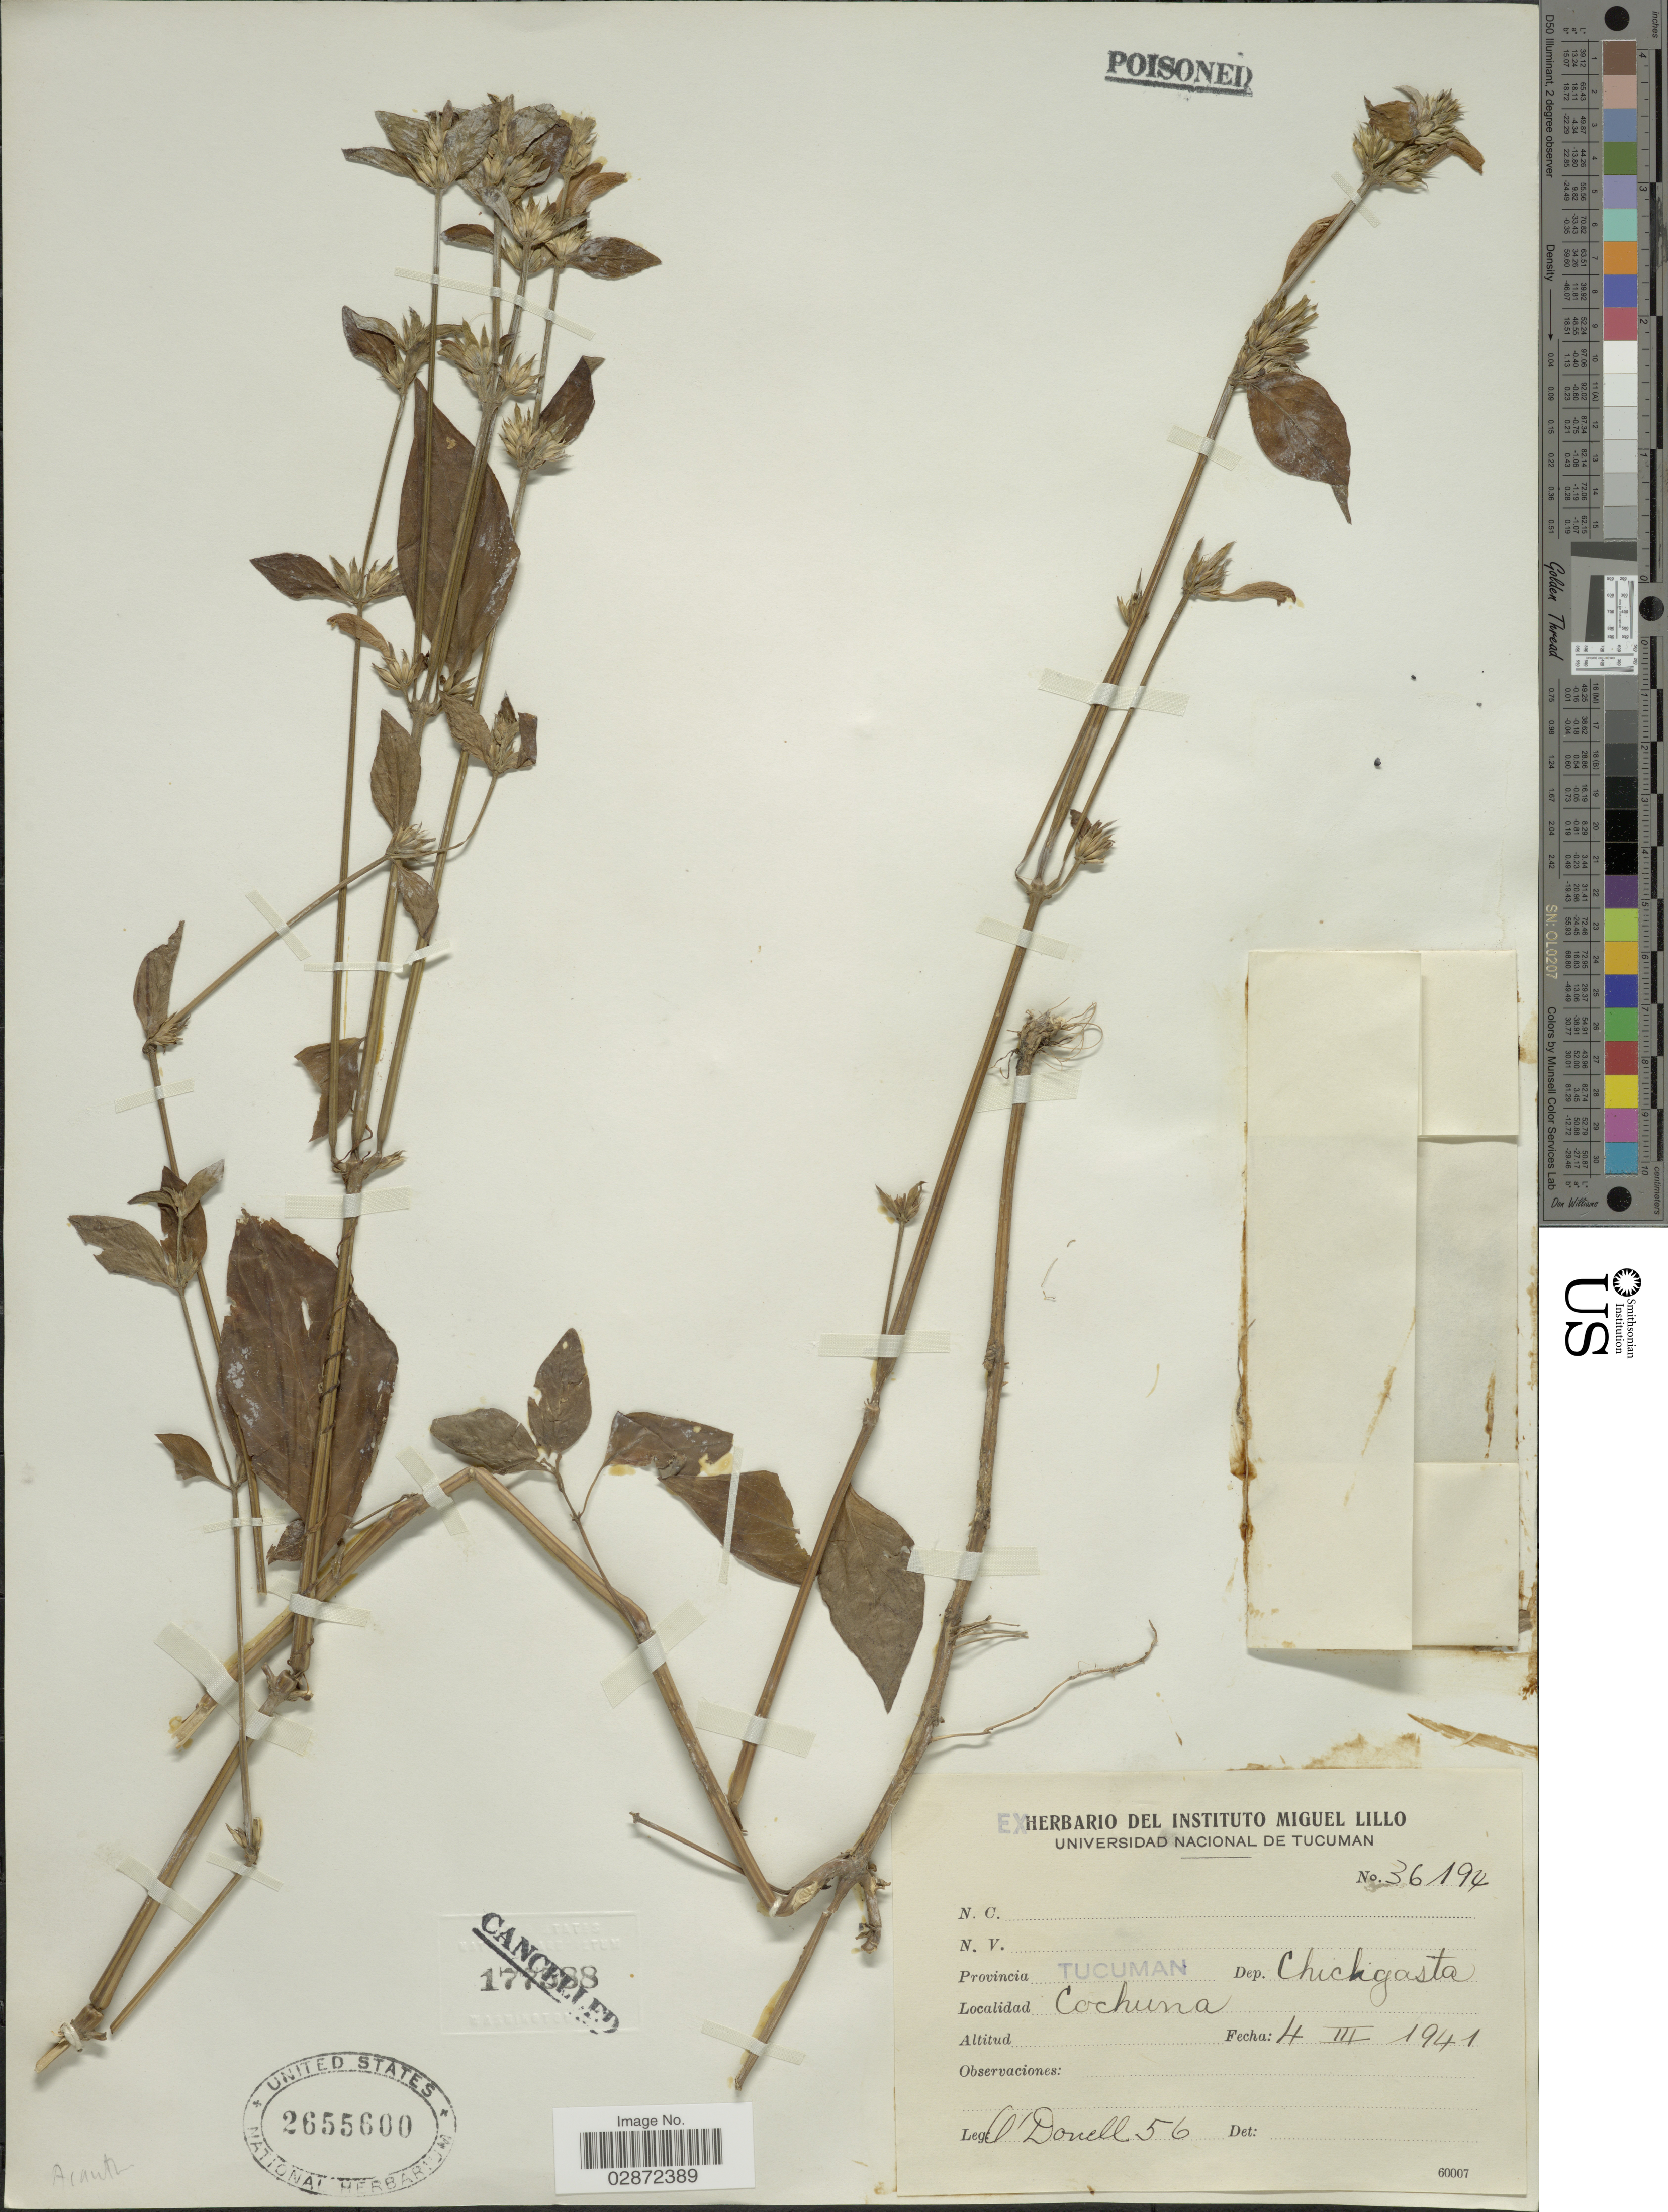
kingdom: Plantae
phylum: Tracheophyta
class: Magnoliopsida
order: Lamiales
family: Acanthaceae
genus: Dicliptera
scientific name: Dicliptera squarrosa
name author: Nees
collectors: -- O'Donell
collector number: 56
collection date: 1941-03-04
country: Argentina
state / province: Tucuman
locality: Provincia Tucuman. Dep. Chicligasta. Cochuna.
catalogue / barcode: US 2655600